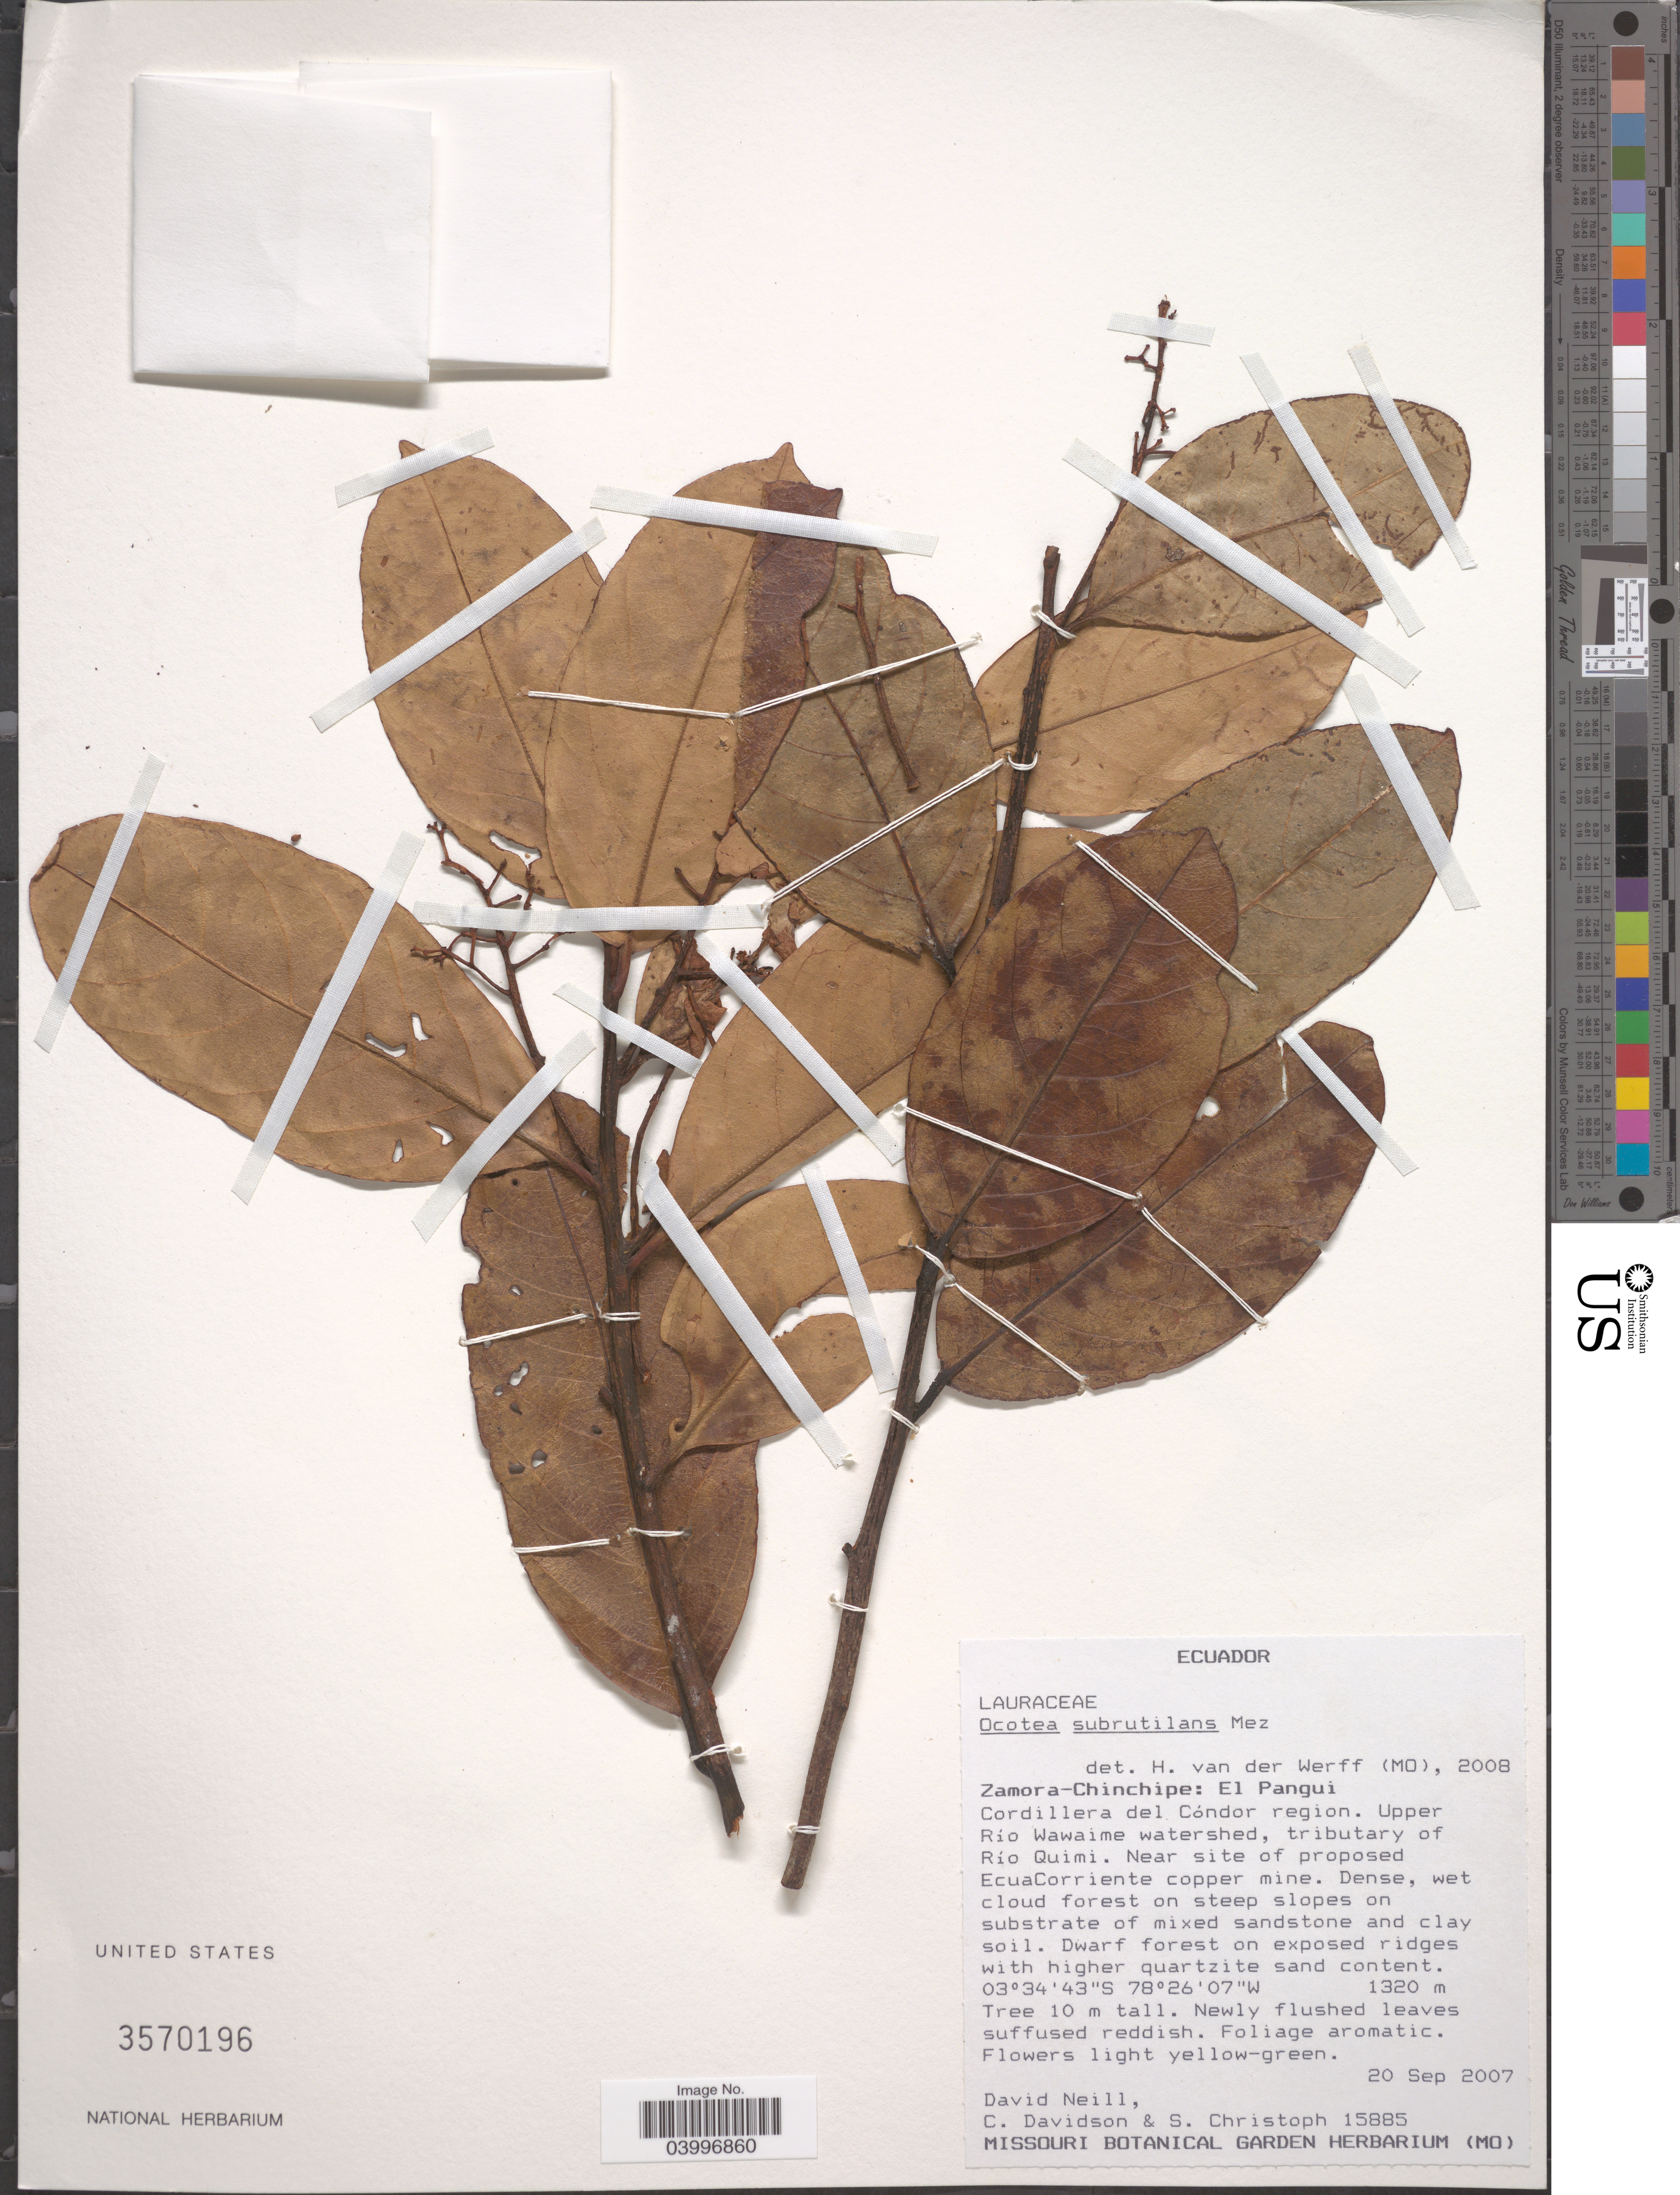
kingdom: Plantae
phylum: Tracheophyta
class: Magnoliopsida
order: Laurales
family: Lauraceae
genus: Ocotea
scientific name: Ocotea subrutilans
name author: (Nees) Mez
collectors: D. Neill, C. Davidson & S. Christoph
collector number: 15885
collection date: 2007-09-20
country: Ecuador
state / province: Zamora-Chinchipe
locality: El Pangui. Cordillera del Cóndor region. Upper Río Wawaime watershed, tributary of Río Quimi. Near site of proposed EcuaCorriente copper mine.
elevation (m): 1320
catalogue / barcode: US 3570196